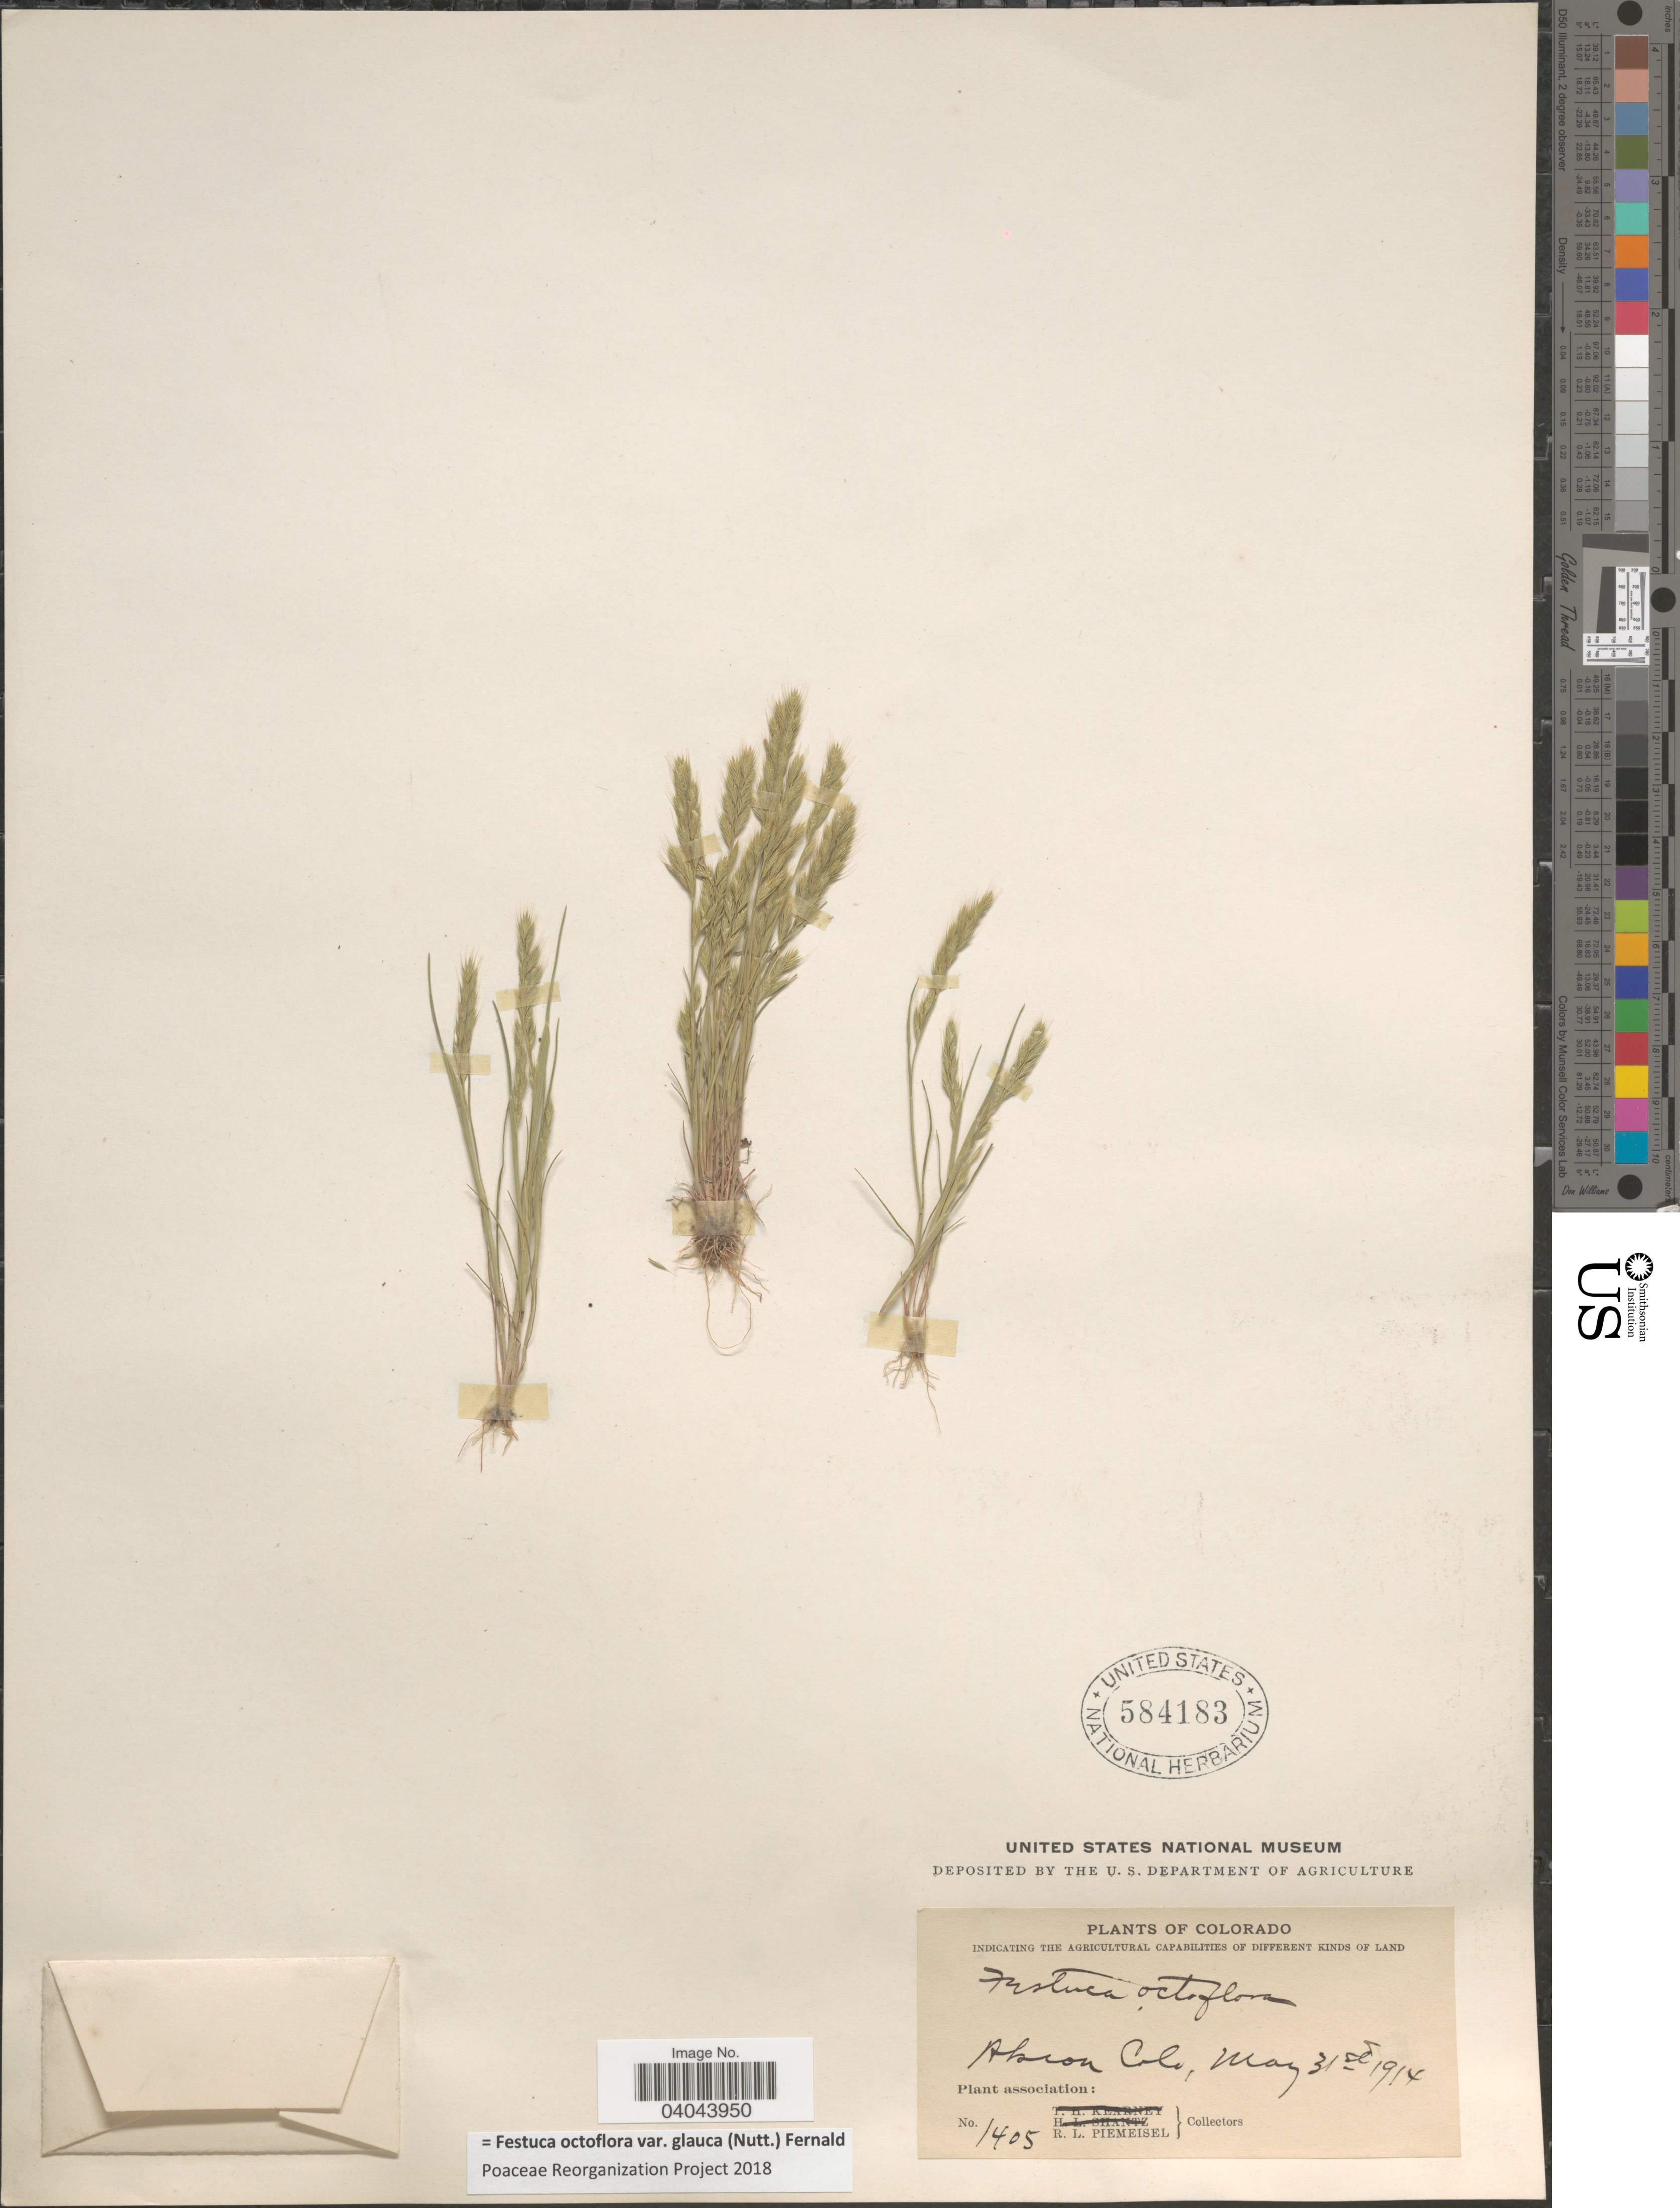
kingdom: Plantae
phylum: Tracheophyta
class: Liliopsida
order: Poales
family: Poaceae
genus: Festuca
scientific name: Festuca octoflora var. glauca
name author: (Nutt.) Fernald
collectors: R. L. Piemeisel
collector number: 1405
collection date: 1914-05-31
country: United States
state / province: Colorado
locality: Akron.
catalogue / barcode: US 584183